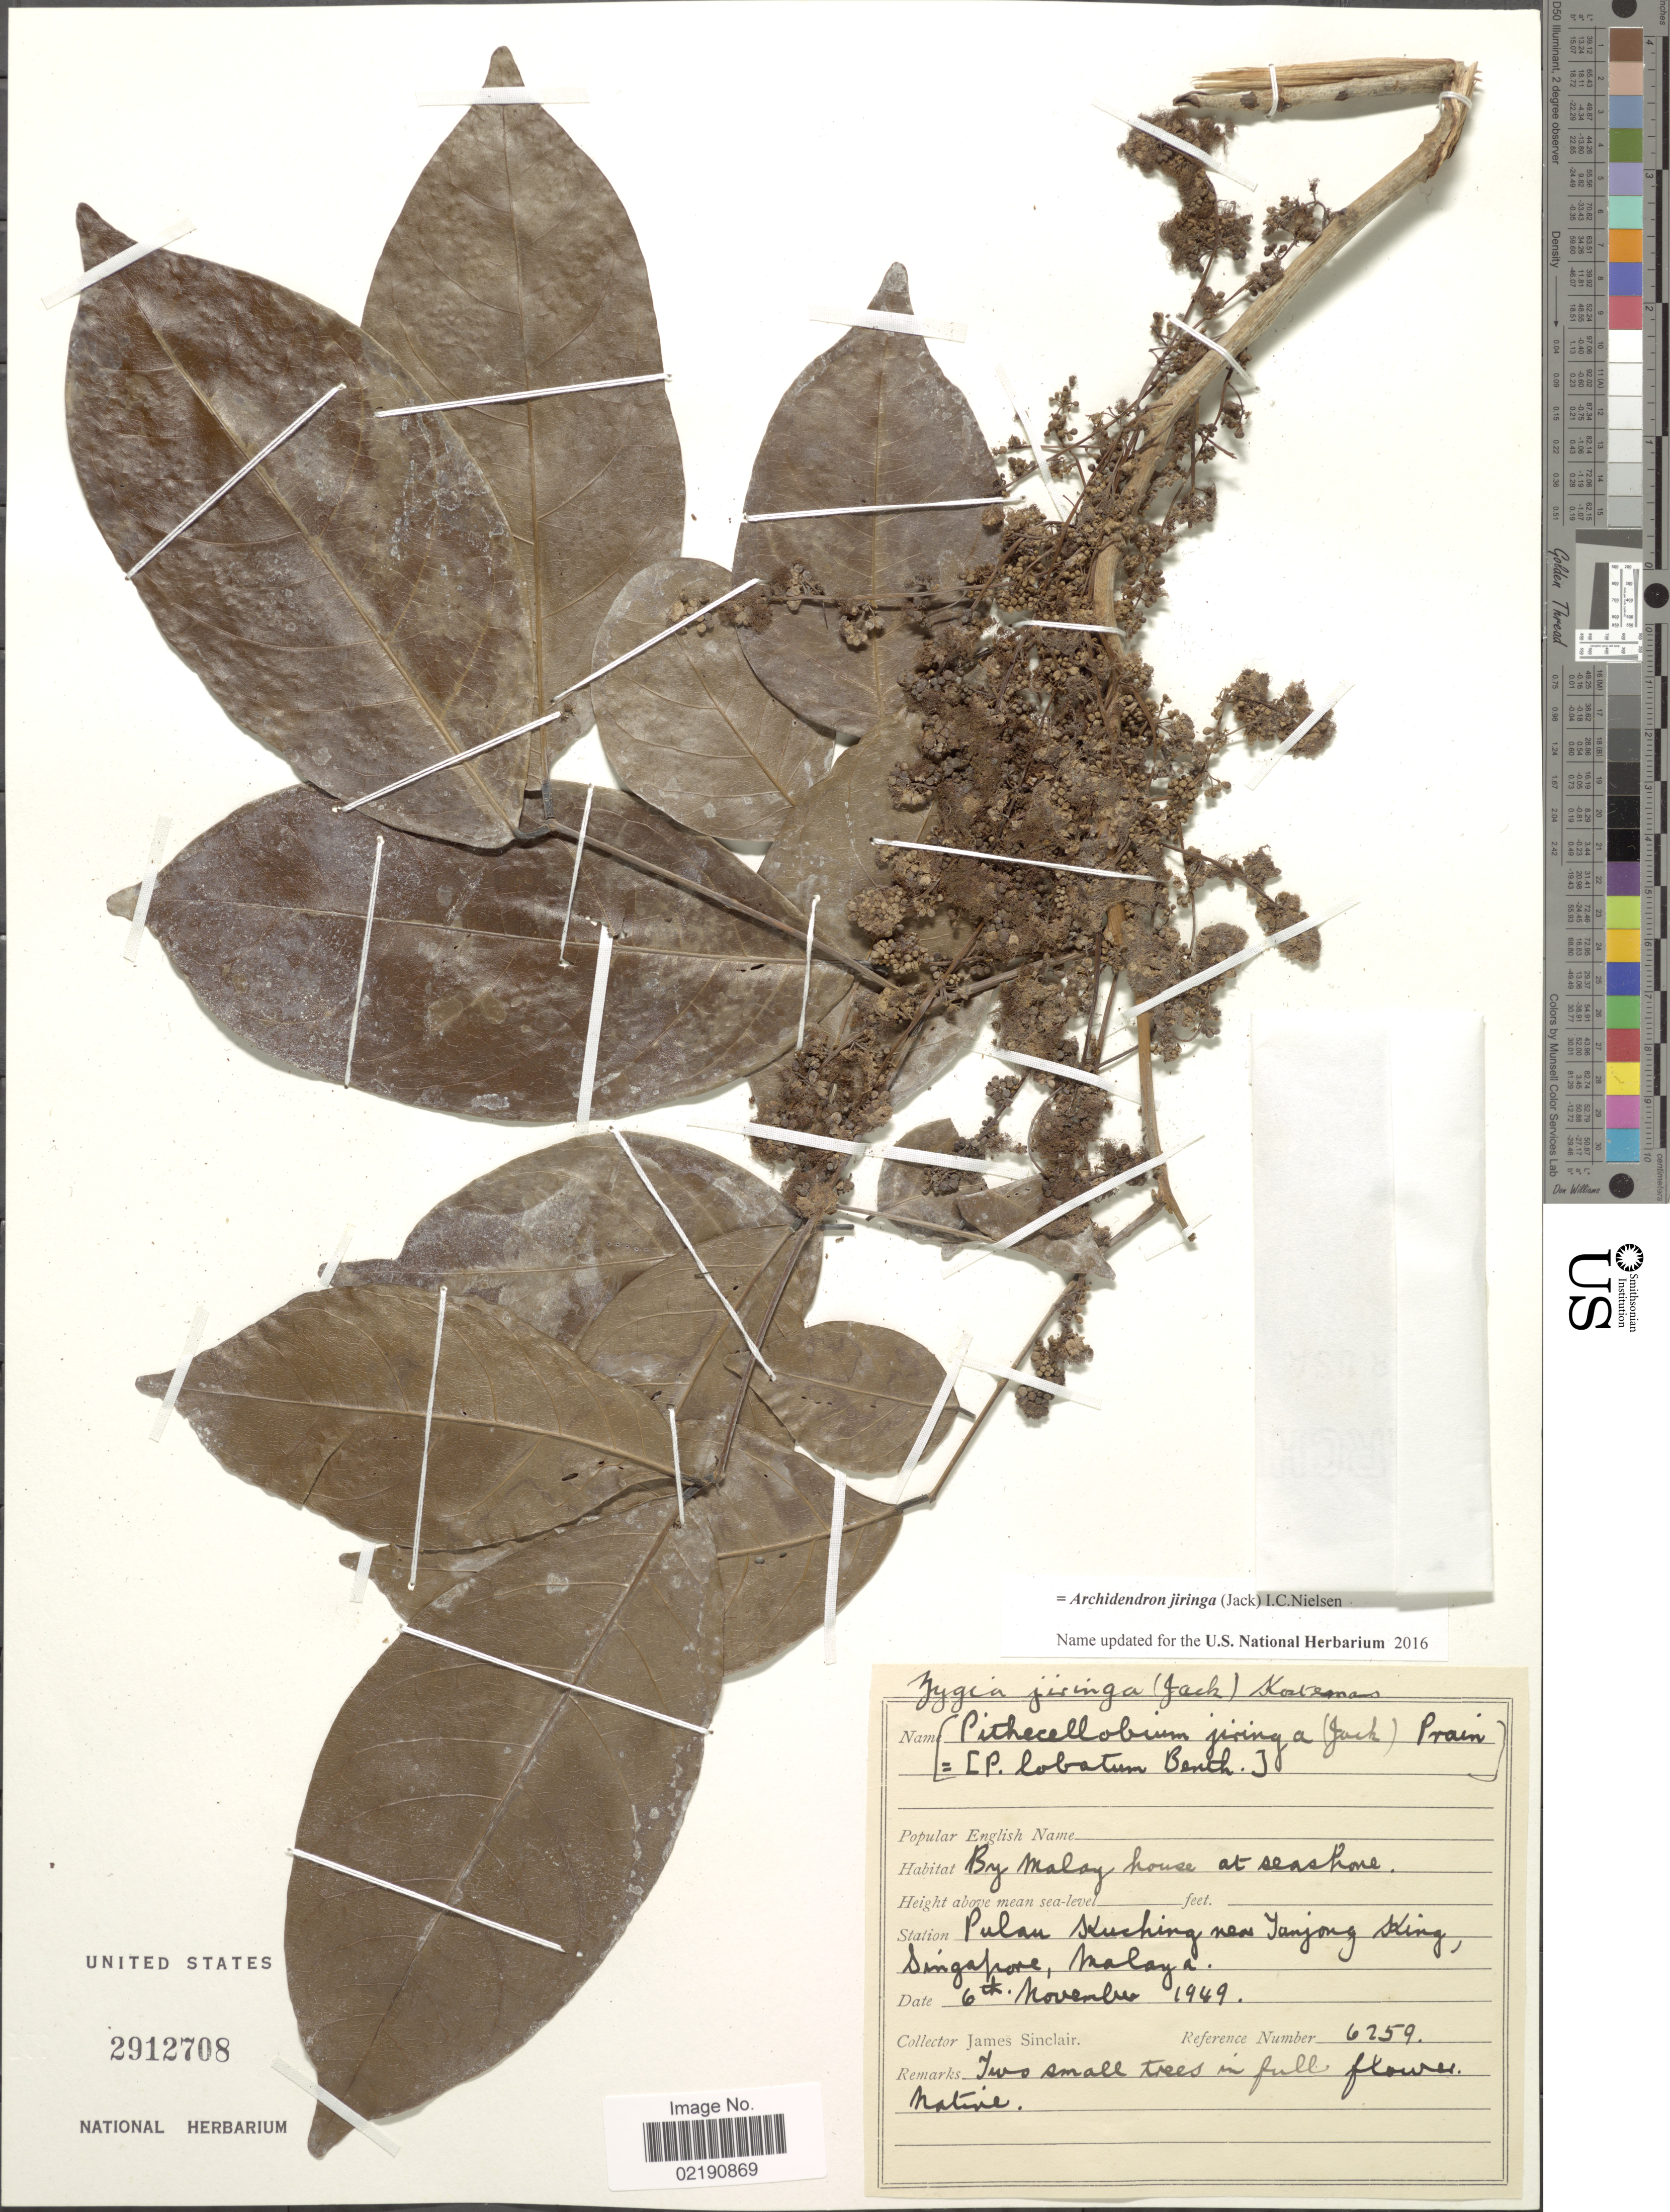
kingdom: Plantae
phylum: Tracheophyta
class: Magnoliopsida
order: Fabales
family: Fabaceae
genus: Archidendron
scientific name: Archidendron jiringa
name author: (Jack) I.C. Nielsen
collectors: J. Sinclair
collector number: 6259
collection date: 1949-11-06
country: Singapore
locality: By Malay house at seashore, Pulau Kuching new Tajong Kling, Malaya.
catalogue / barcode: US 2912708